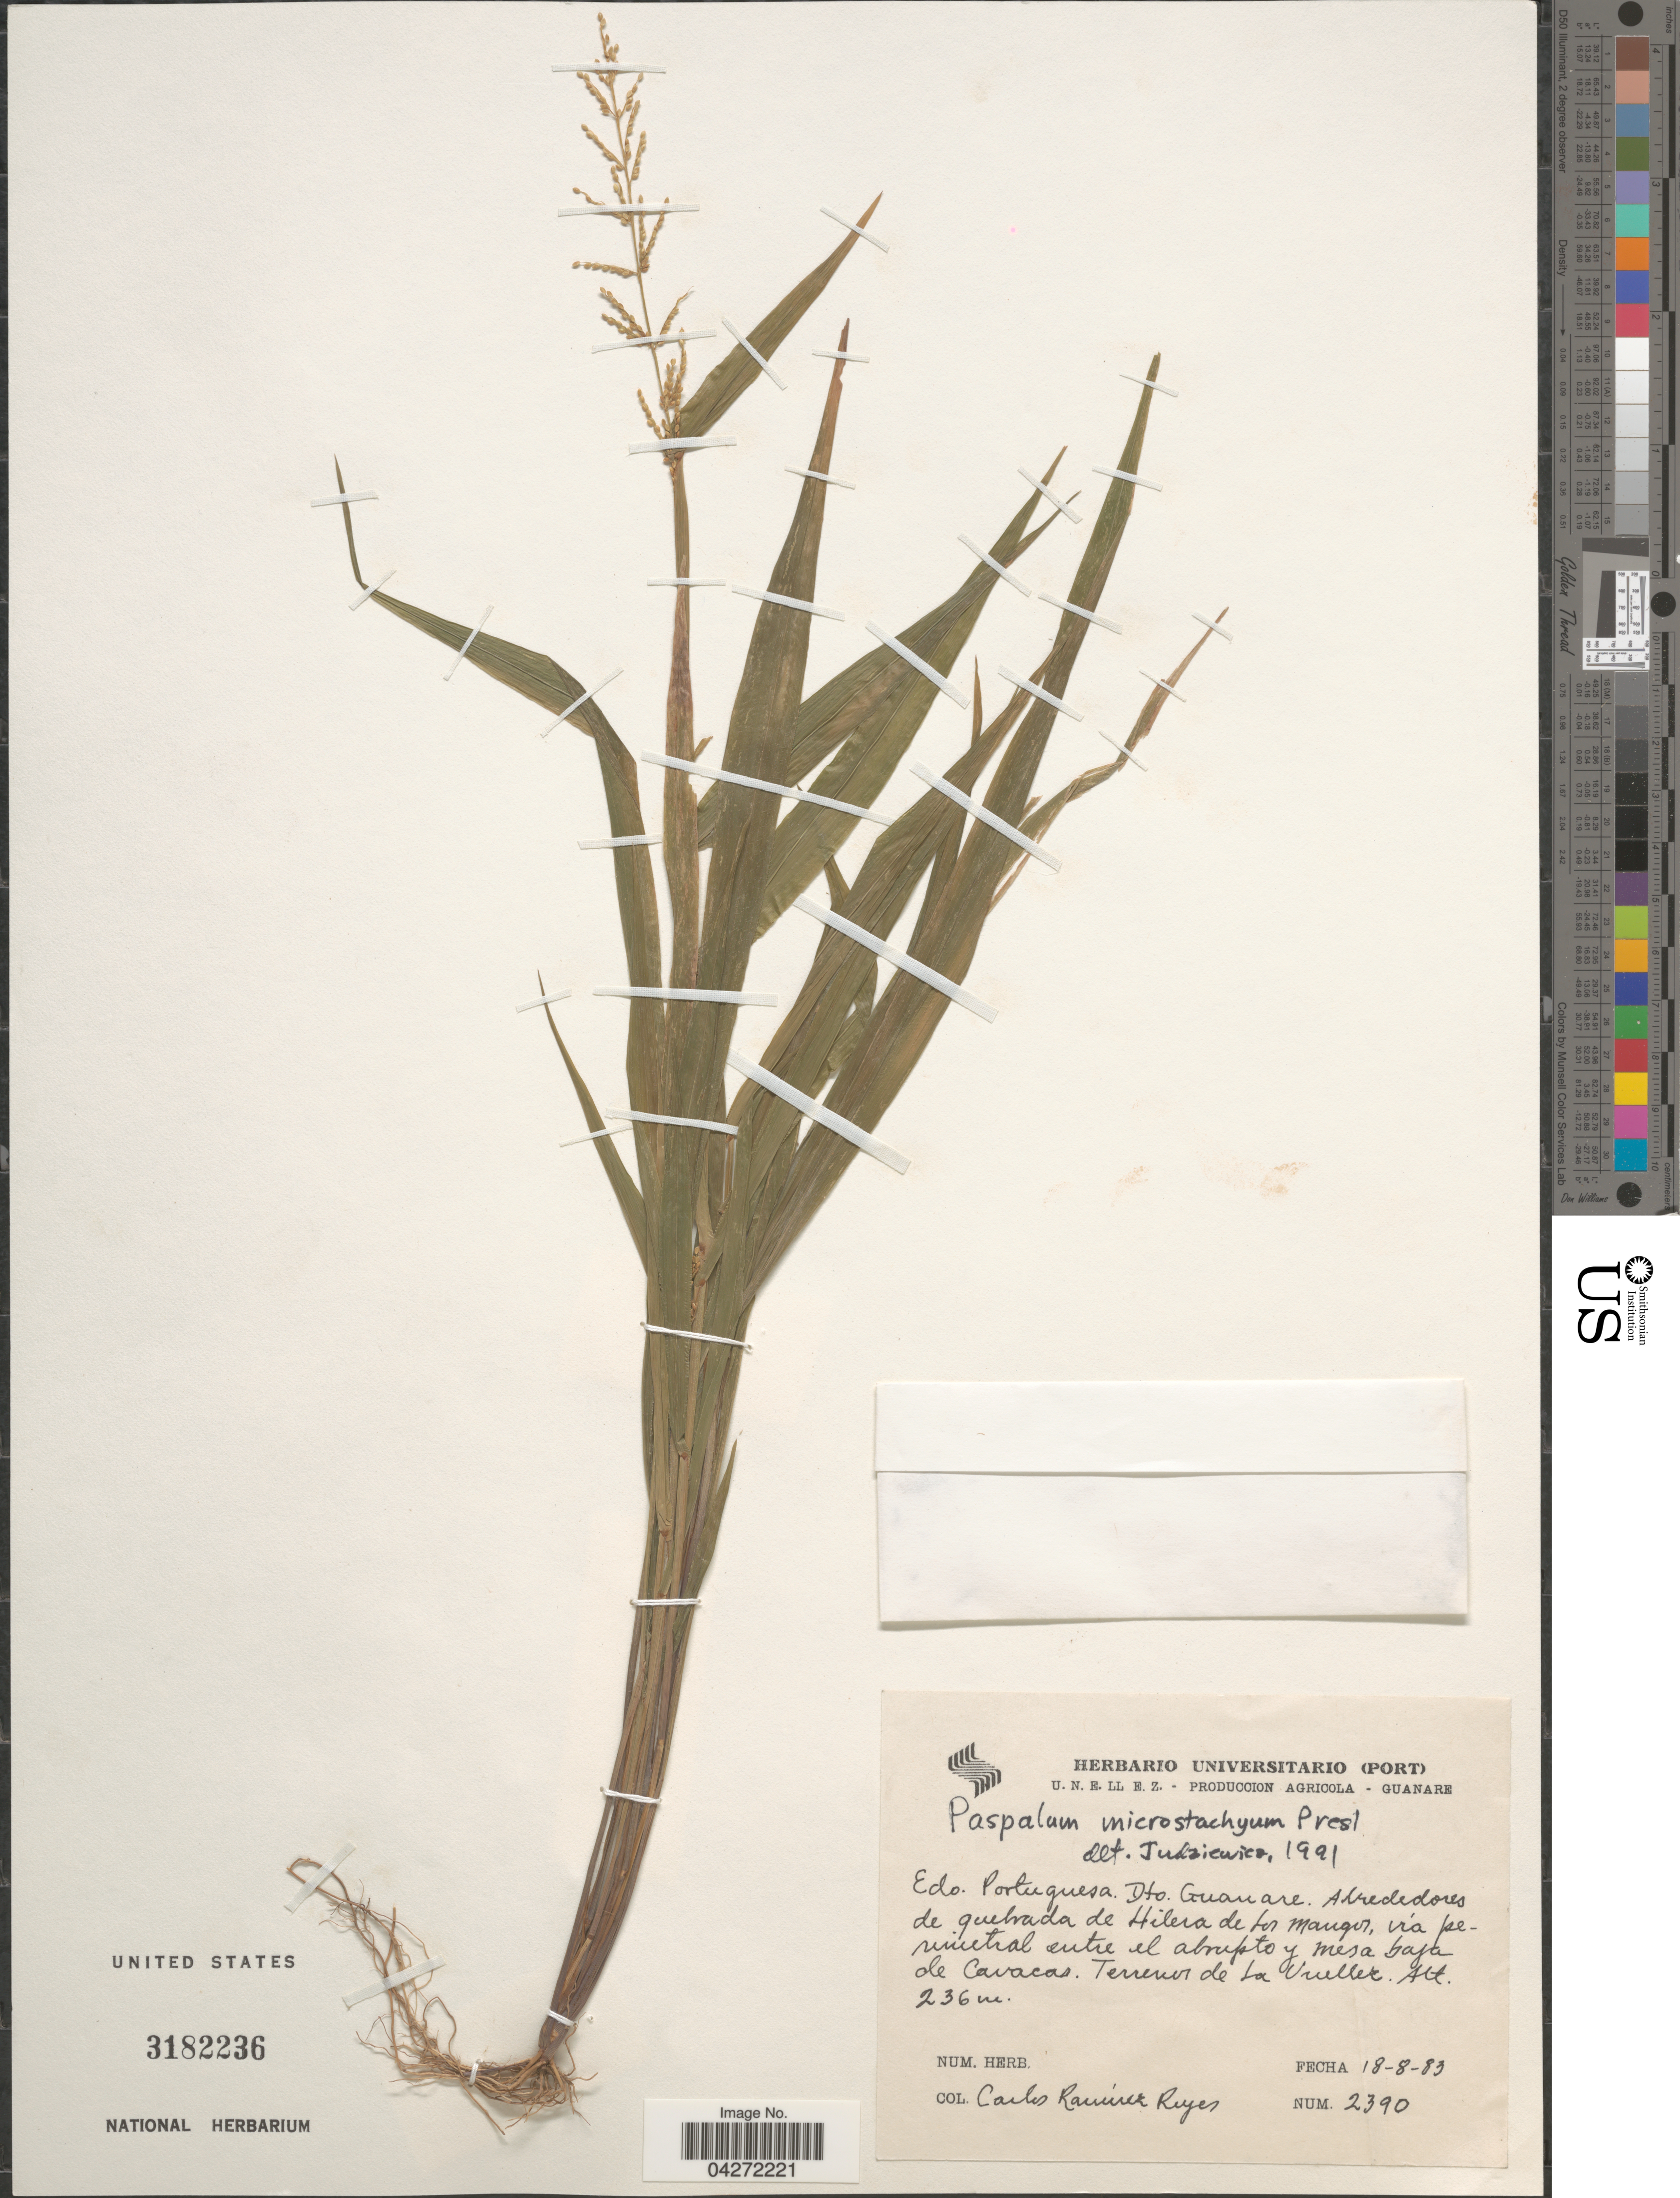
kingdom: Plantae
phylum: Tracheophyta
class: Liliopsida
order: Poales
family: Poaceae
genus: Paspalum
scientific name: Paspalum microstachyum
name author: J. Presl in C. Presl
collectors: C. Ramirez R.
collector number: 2390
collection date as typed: Transcribed d/m/y: 18/8/83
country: Venezuela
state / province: Portuguesa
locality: Dto. Guanare. Alrededores de quebrada de Hilera de Los Mangos, vía perimetral entre el abrupto y mesa baja de Cavacas. Terrenos de La Uruller [interpreted].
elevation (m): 236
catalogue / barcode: US 3182236